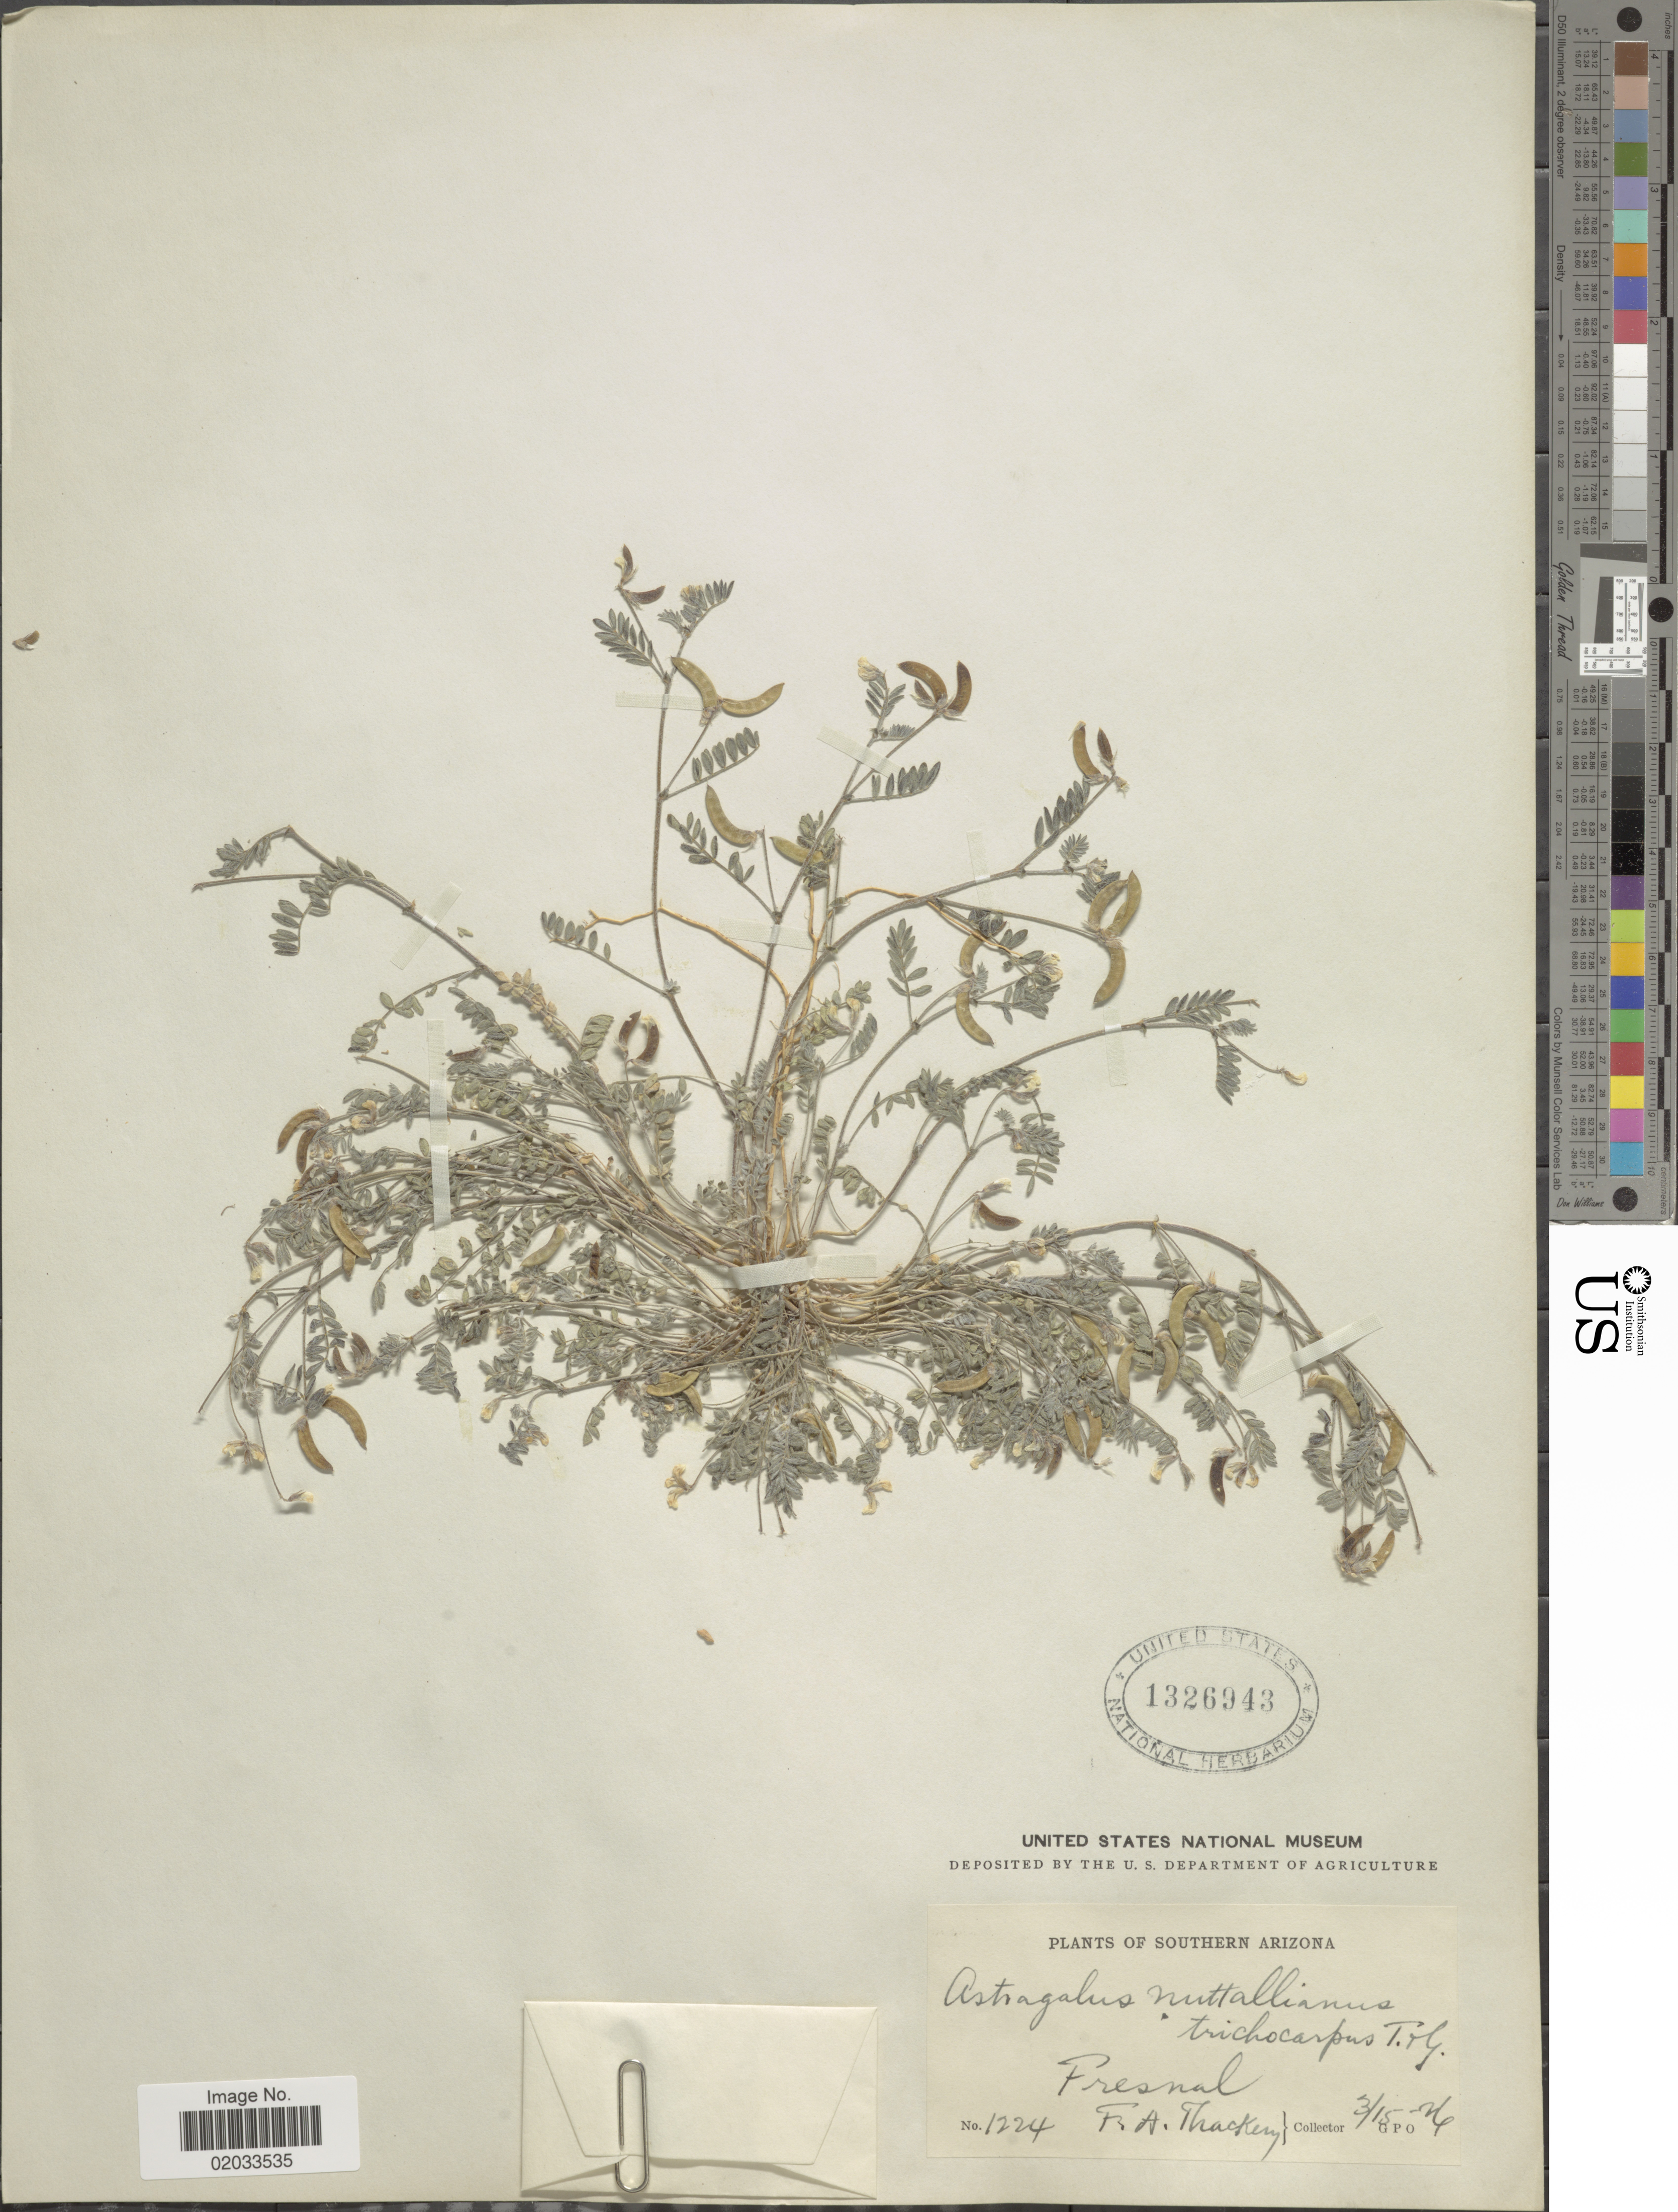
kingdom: Plantae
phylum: Tracheophyta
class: Magnoliopsida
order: Fabales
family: Fabaceae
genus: Astragalus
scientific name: Astragalus emoryanus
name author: (Rydb.) Cory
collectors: F. Thackery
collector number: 1224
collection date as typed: Transcribed d/m/y: 15/3/26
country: United States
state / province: Arizona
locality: Southern Arizona, Fresnal.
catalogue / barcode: US 1326943